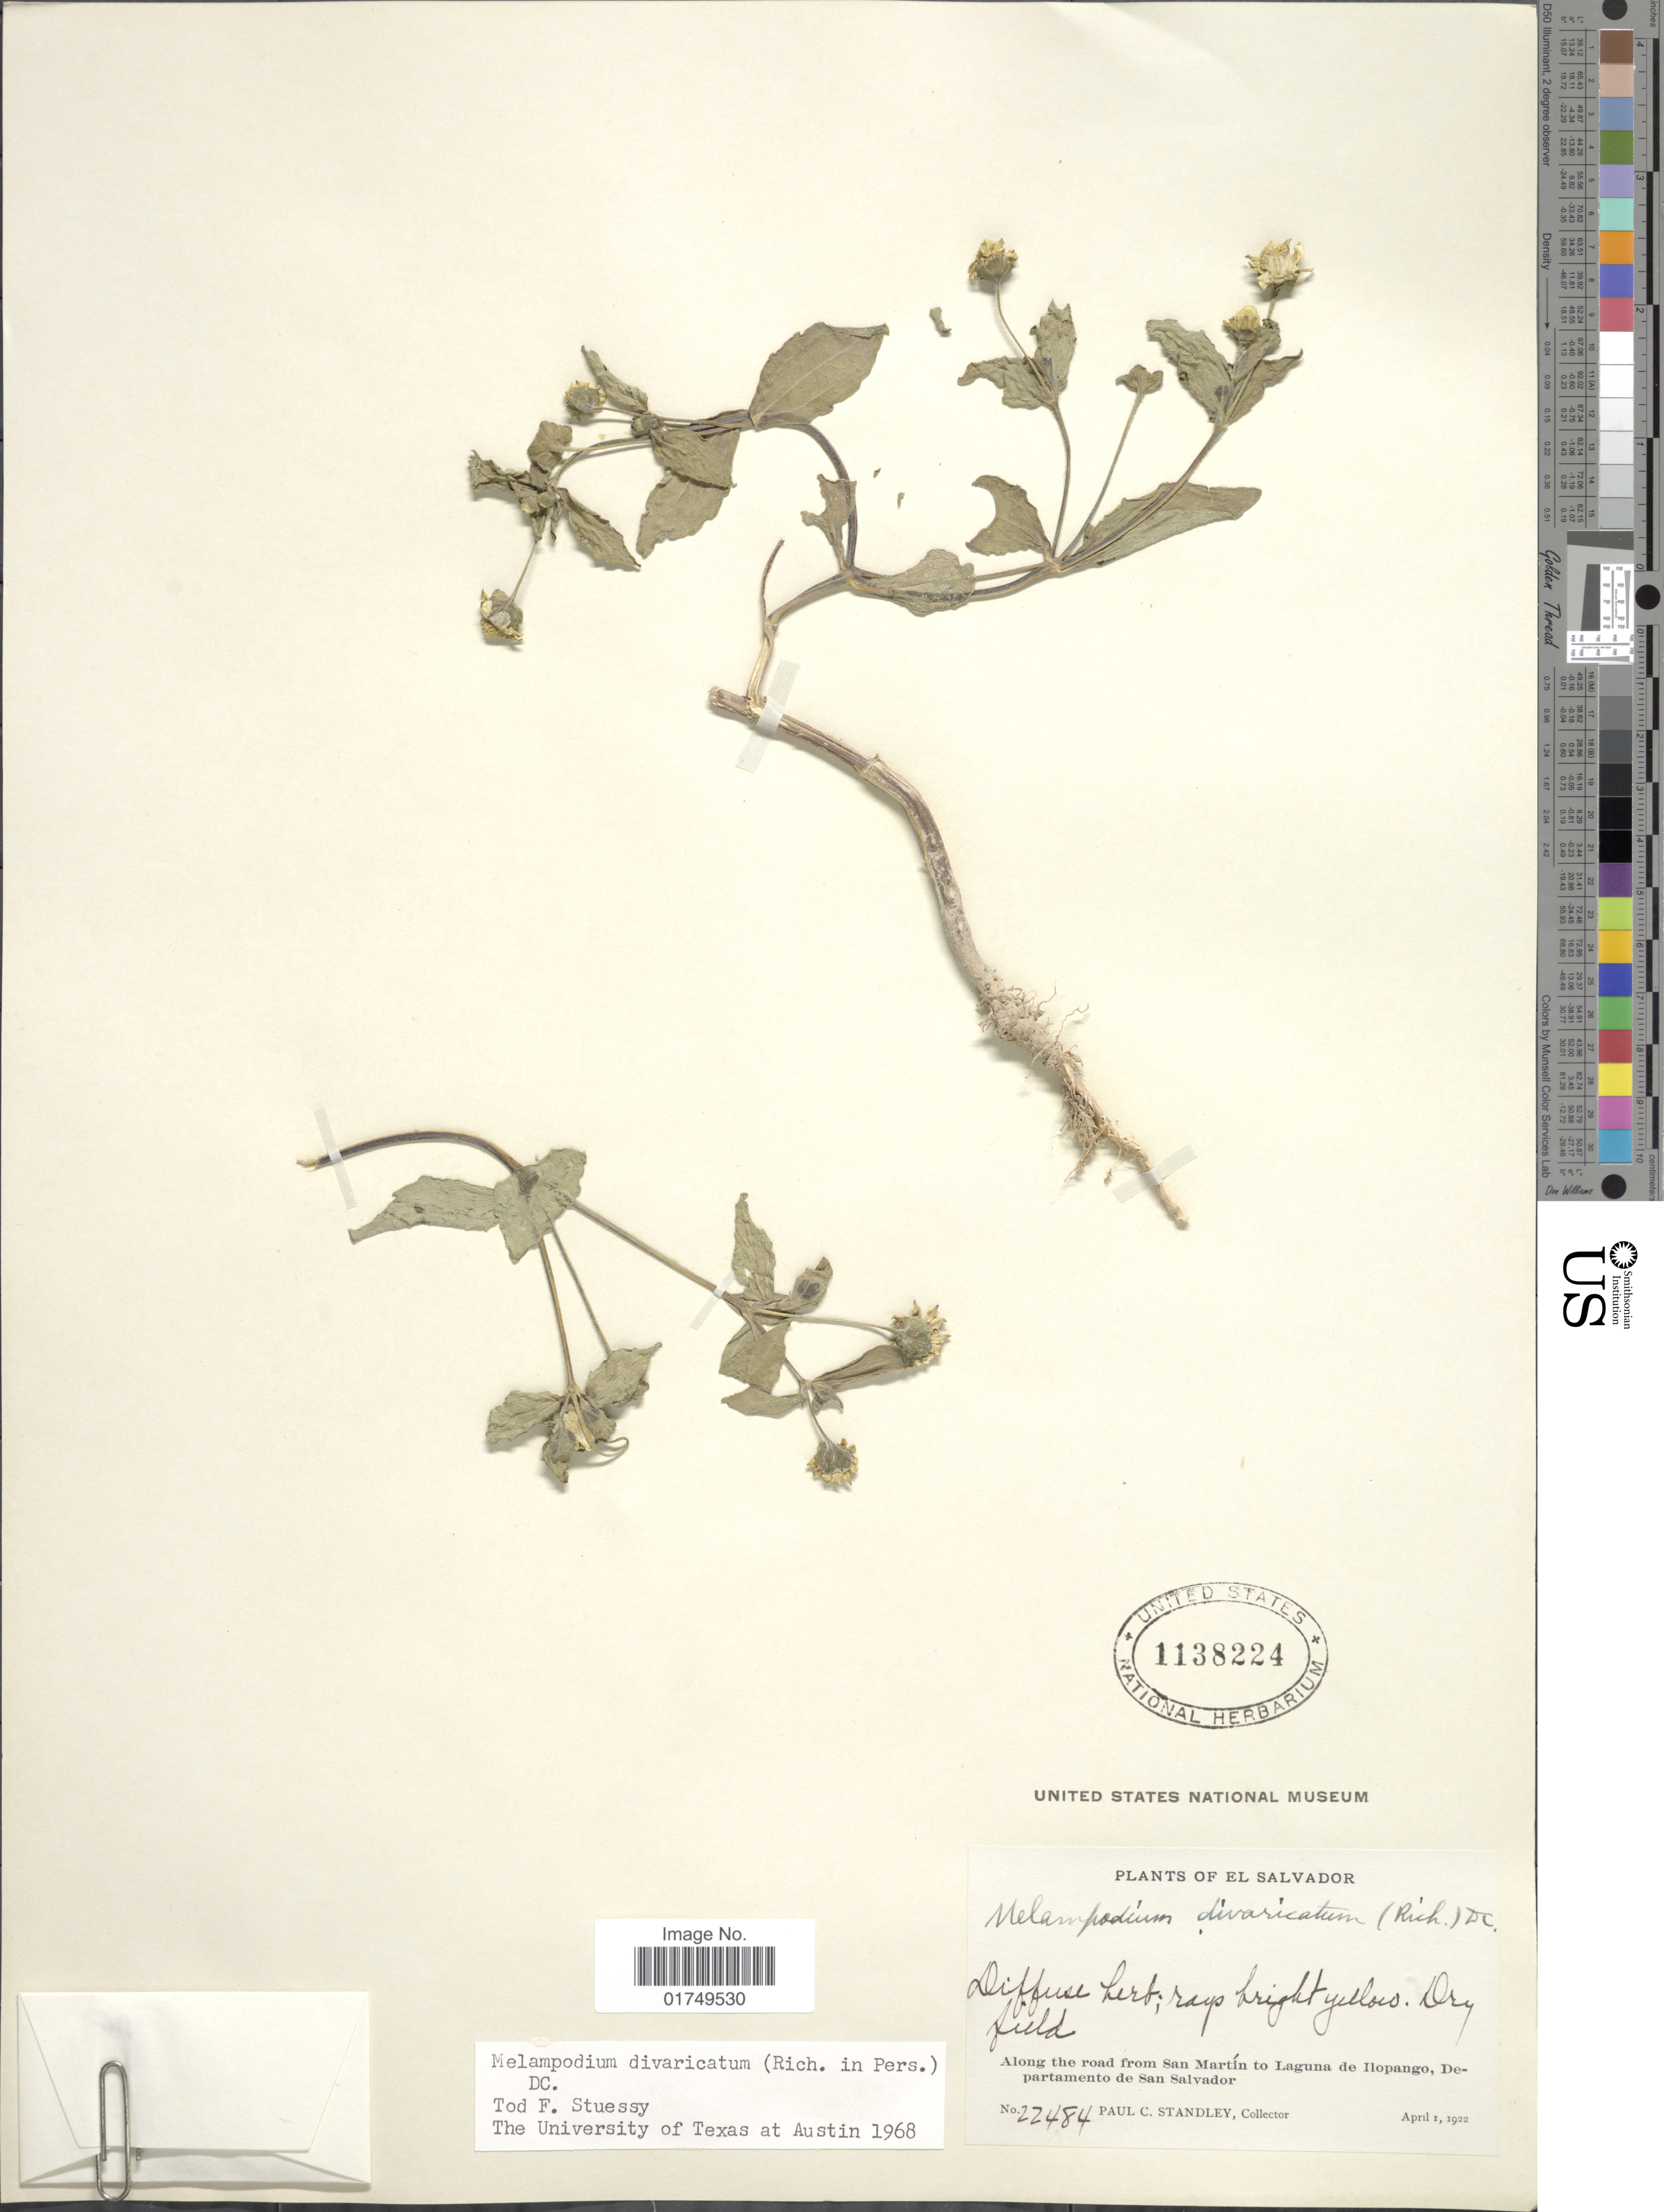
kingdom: Plantae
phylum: Tracheophyta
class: Magnoliopsida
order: Asterales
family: Asteraceae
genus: Melampodium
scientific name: Melampodium divaricatum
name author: (Rich.) DC.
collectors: P. C. Standley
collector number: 22484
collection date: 1922-04-01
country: El Salvador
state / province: San Salvador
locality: Along the road from San Martin to Laguna de Illopango, Department de San Salvador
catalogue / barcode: US 1138224